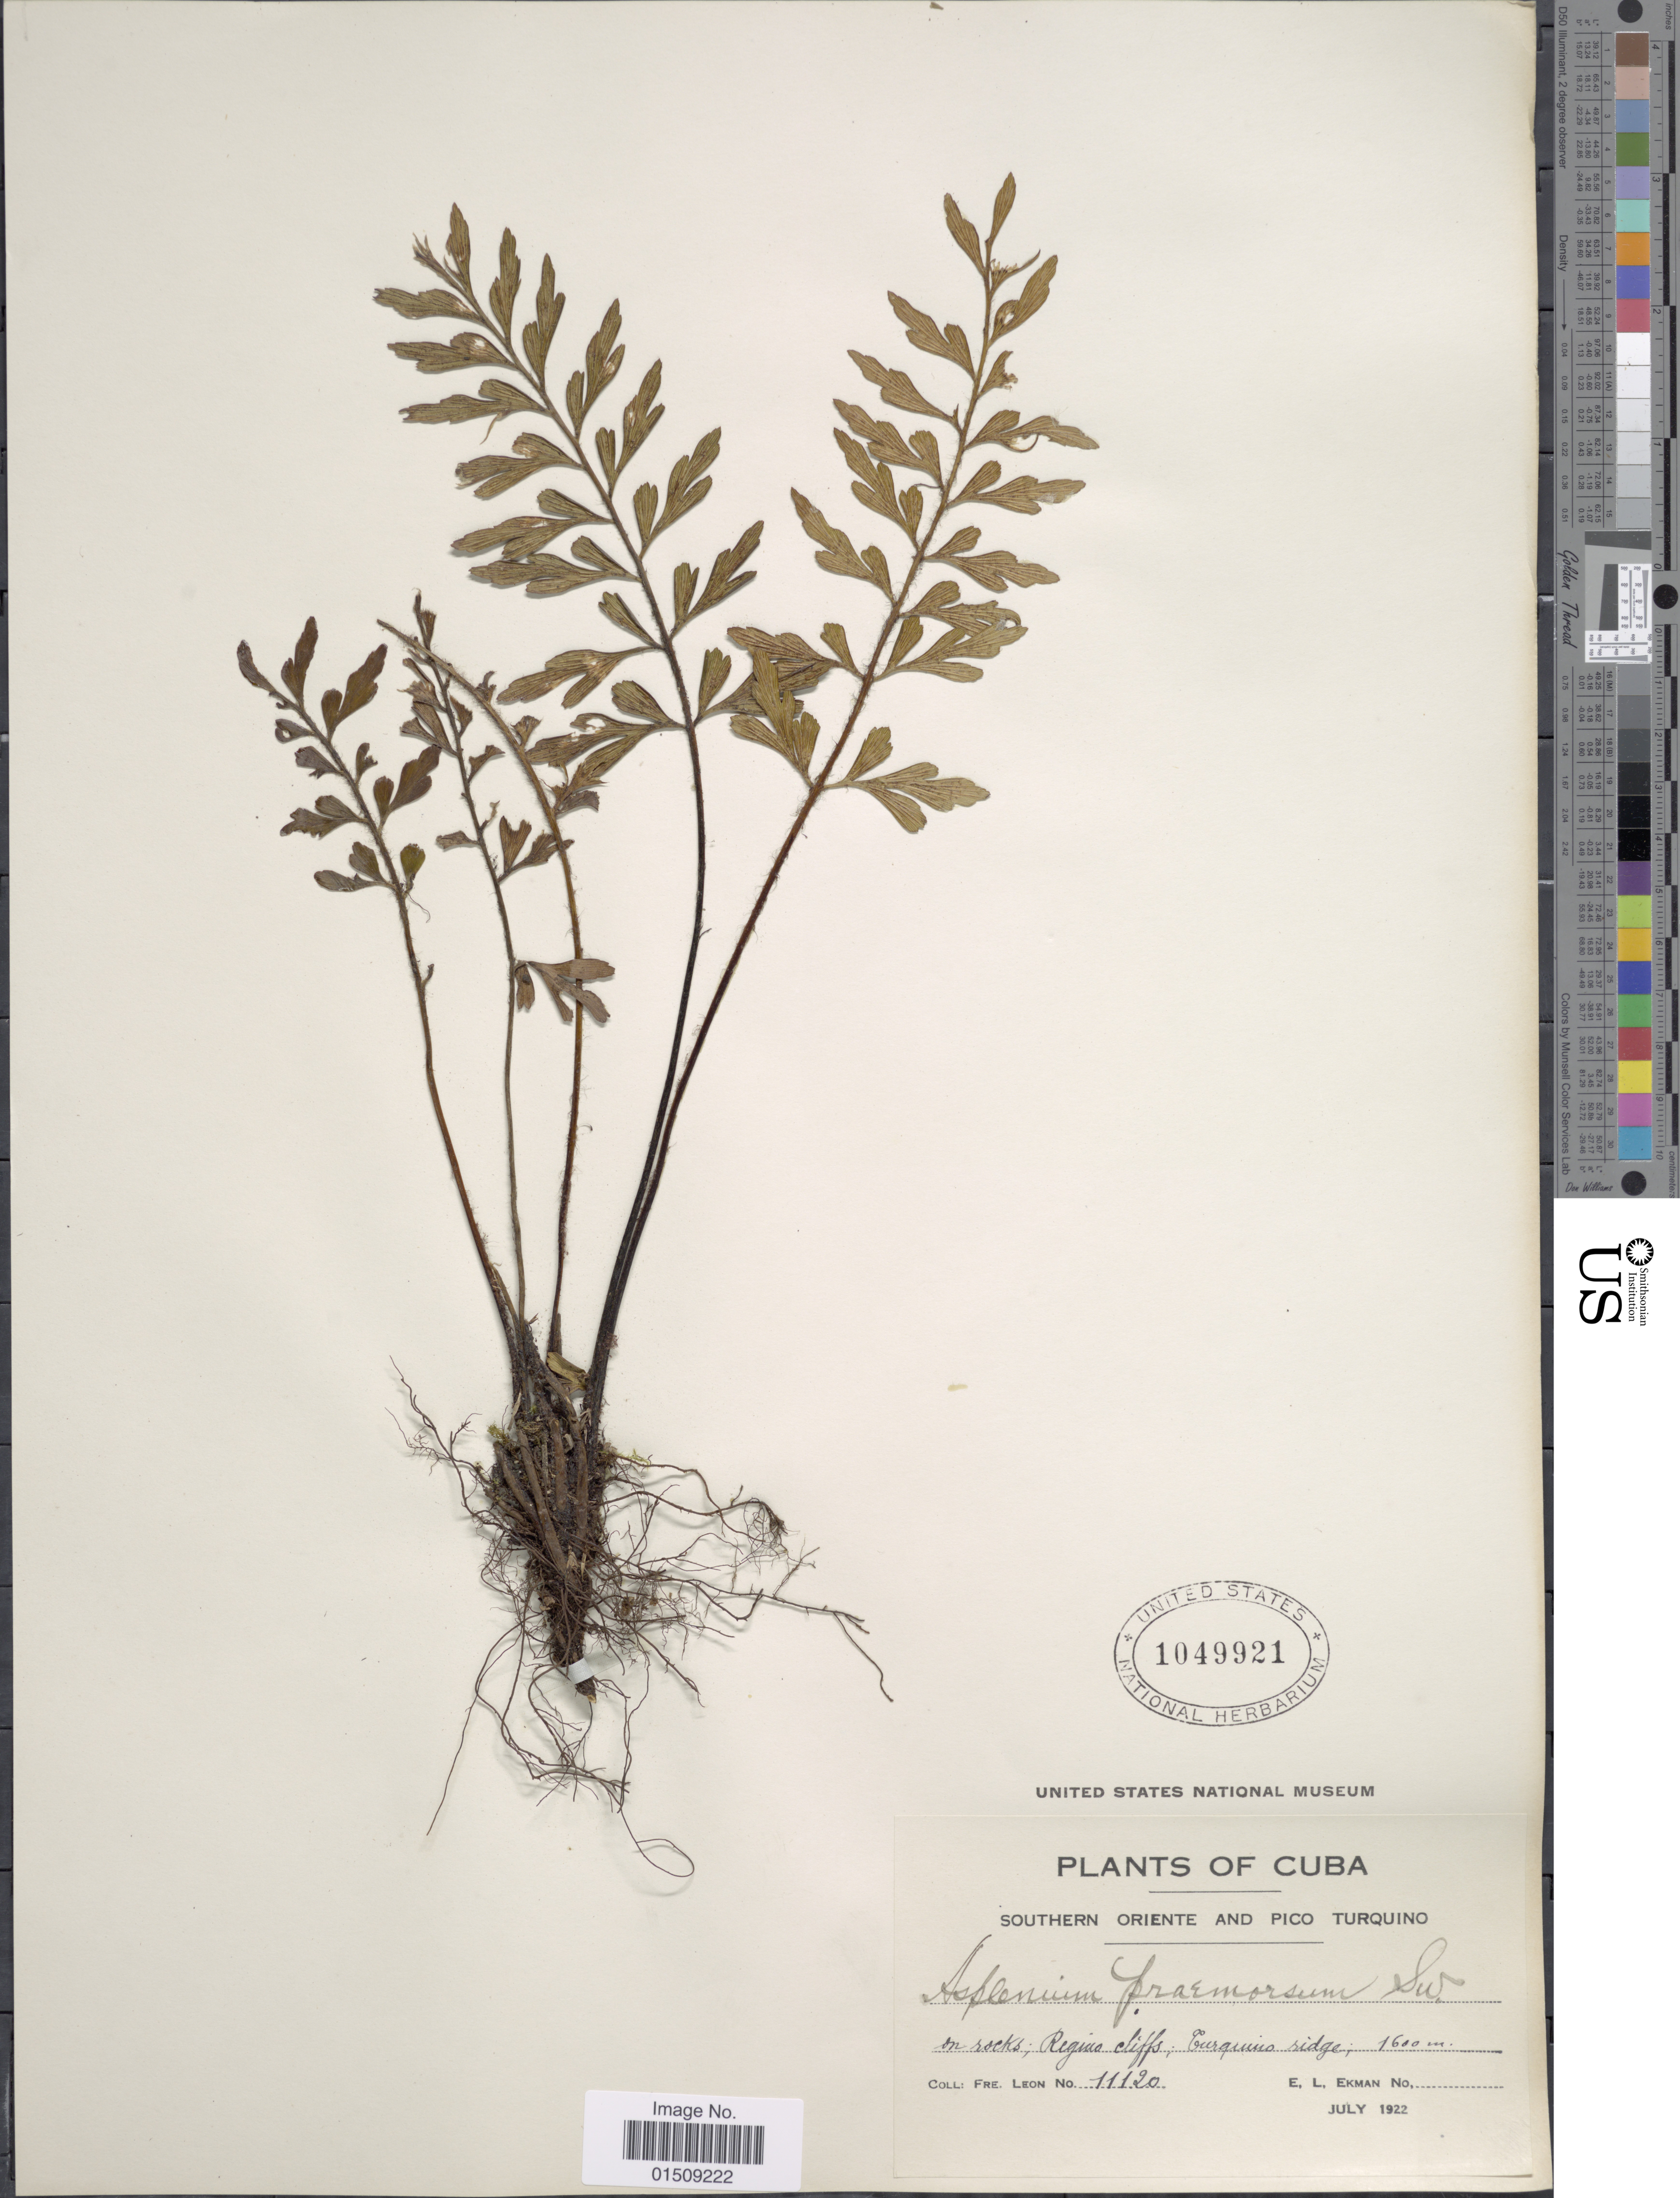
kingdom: Plantae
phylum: Tracheophyta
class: Polypodiopsida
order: Polypodiales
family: Aspleniaceae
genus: Asplenium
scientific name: Asplenium praemorsum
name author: Sw.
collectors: Bro. León & E. L. Ekman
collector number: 11120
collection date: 1922-07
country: Cuba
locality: Southern Oriente and Pico Turquino, on rocks, Regino cliffs,Turquino ridge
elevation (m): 1600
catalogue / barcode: US 1049921